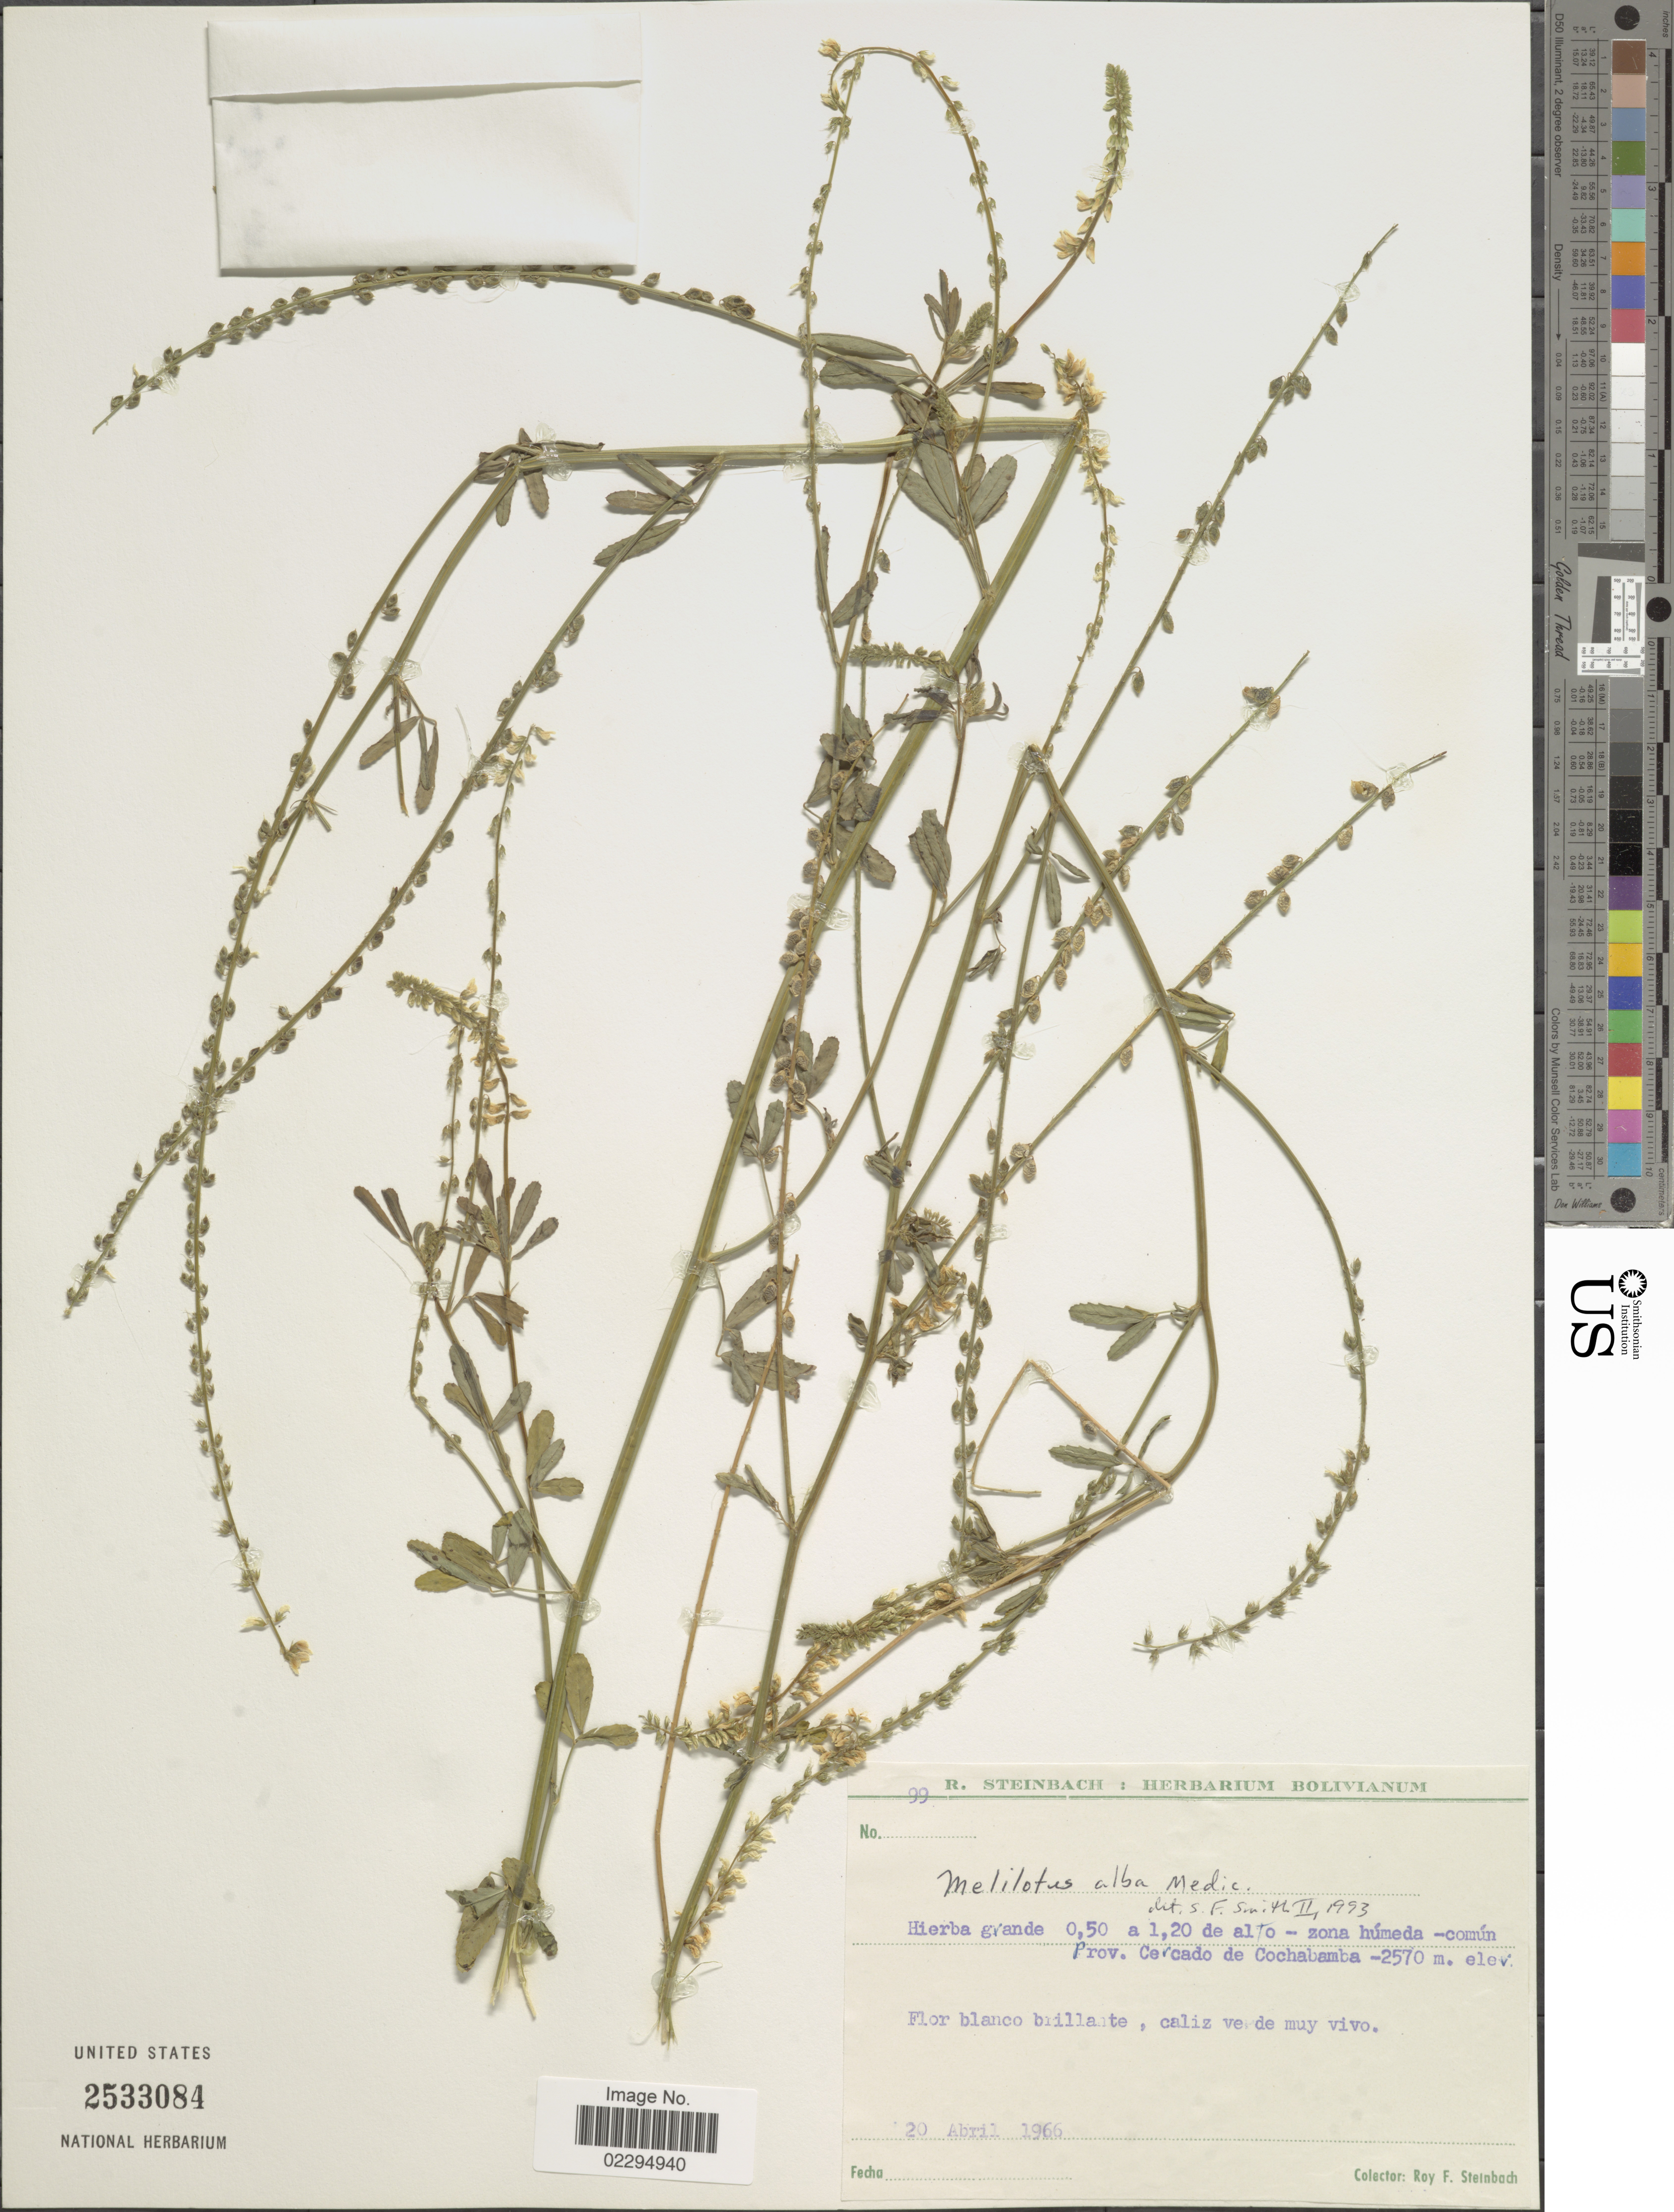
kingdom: Plantae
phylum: Tracheophyta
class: Magnoliopsida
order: Fabales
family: Fabaceae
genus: Melilotus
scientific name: Melilotus albus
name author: Medik.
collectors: R. F. Steinbach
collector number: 99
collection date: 1966-04-20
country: Bolivia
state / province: Cochabamba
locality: Prov. Cercado de Cochabamba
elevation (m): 2570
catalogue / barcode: US 2533084